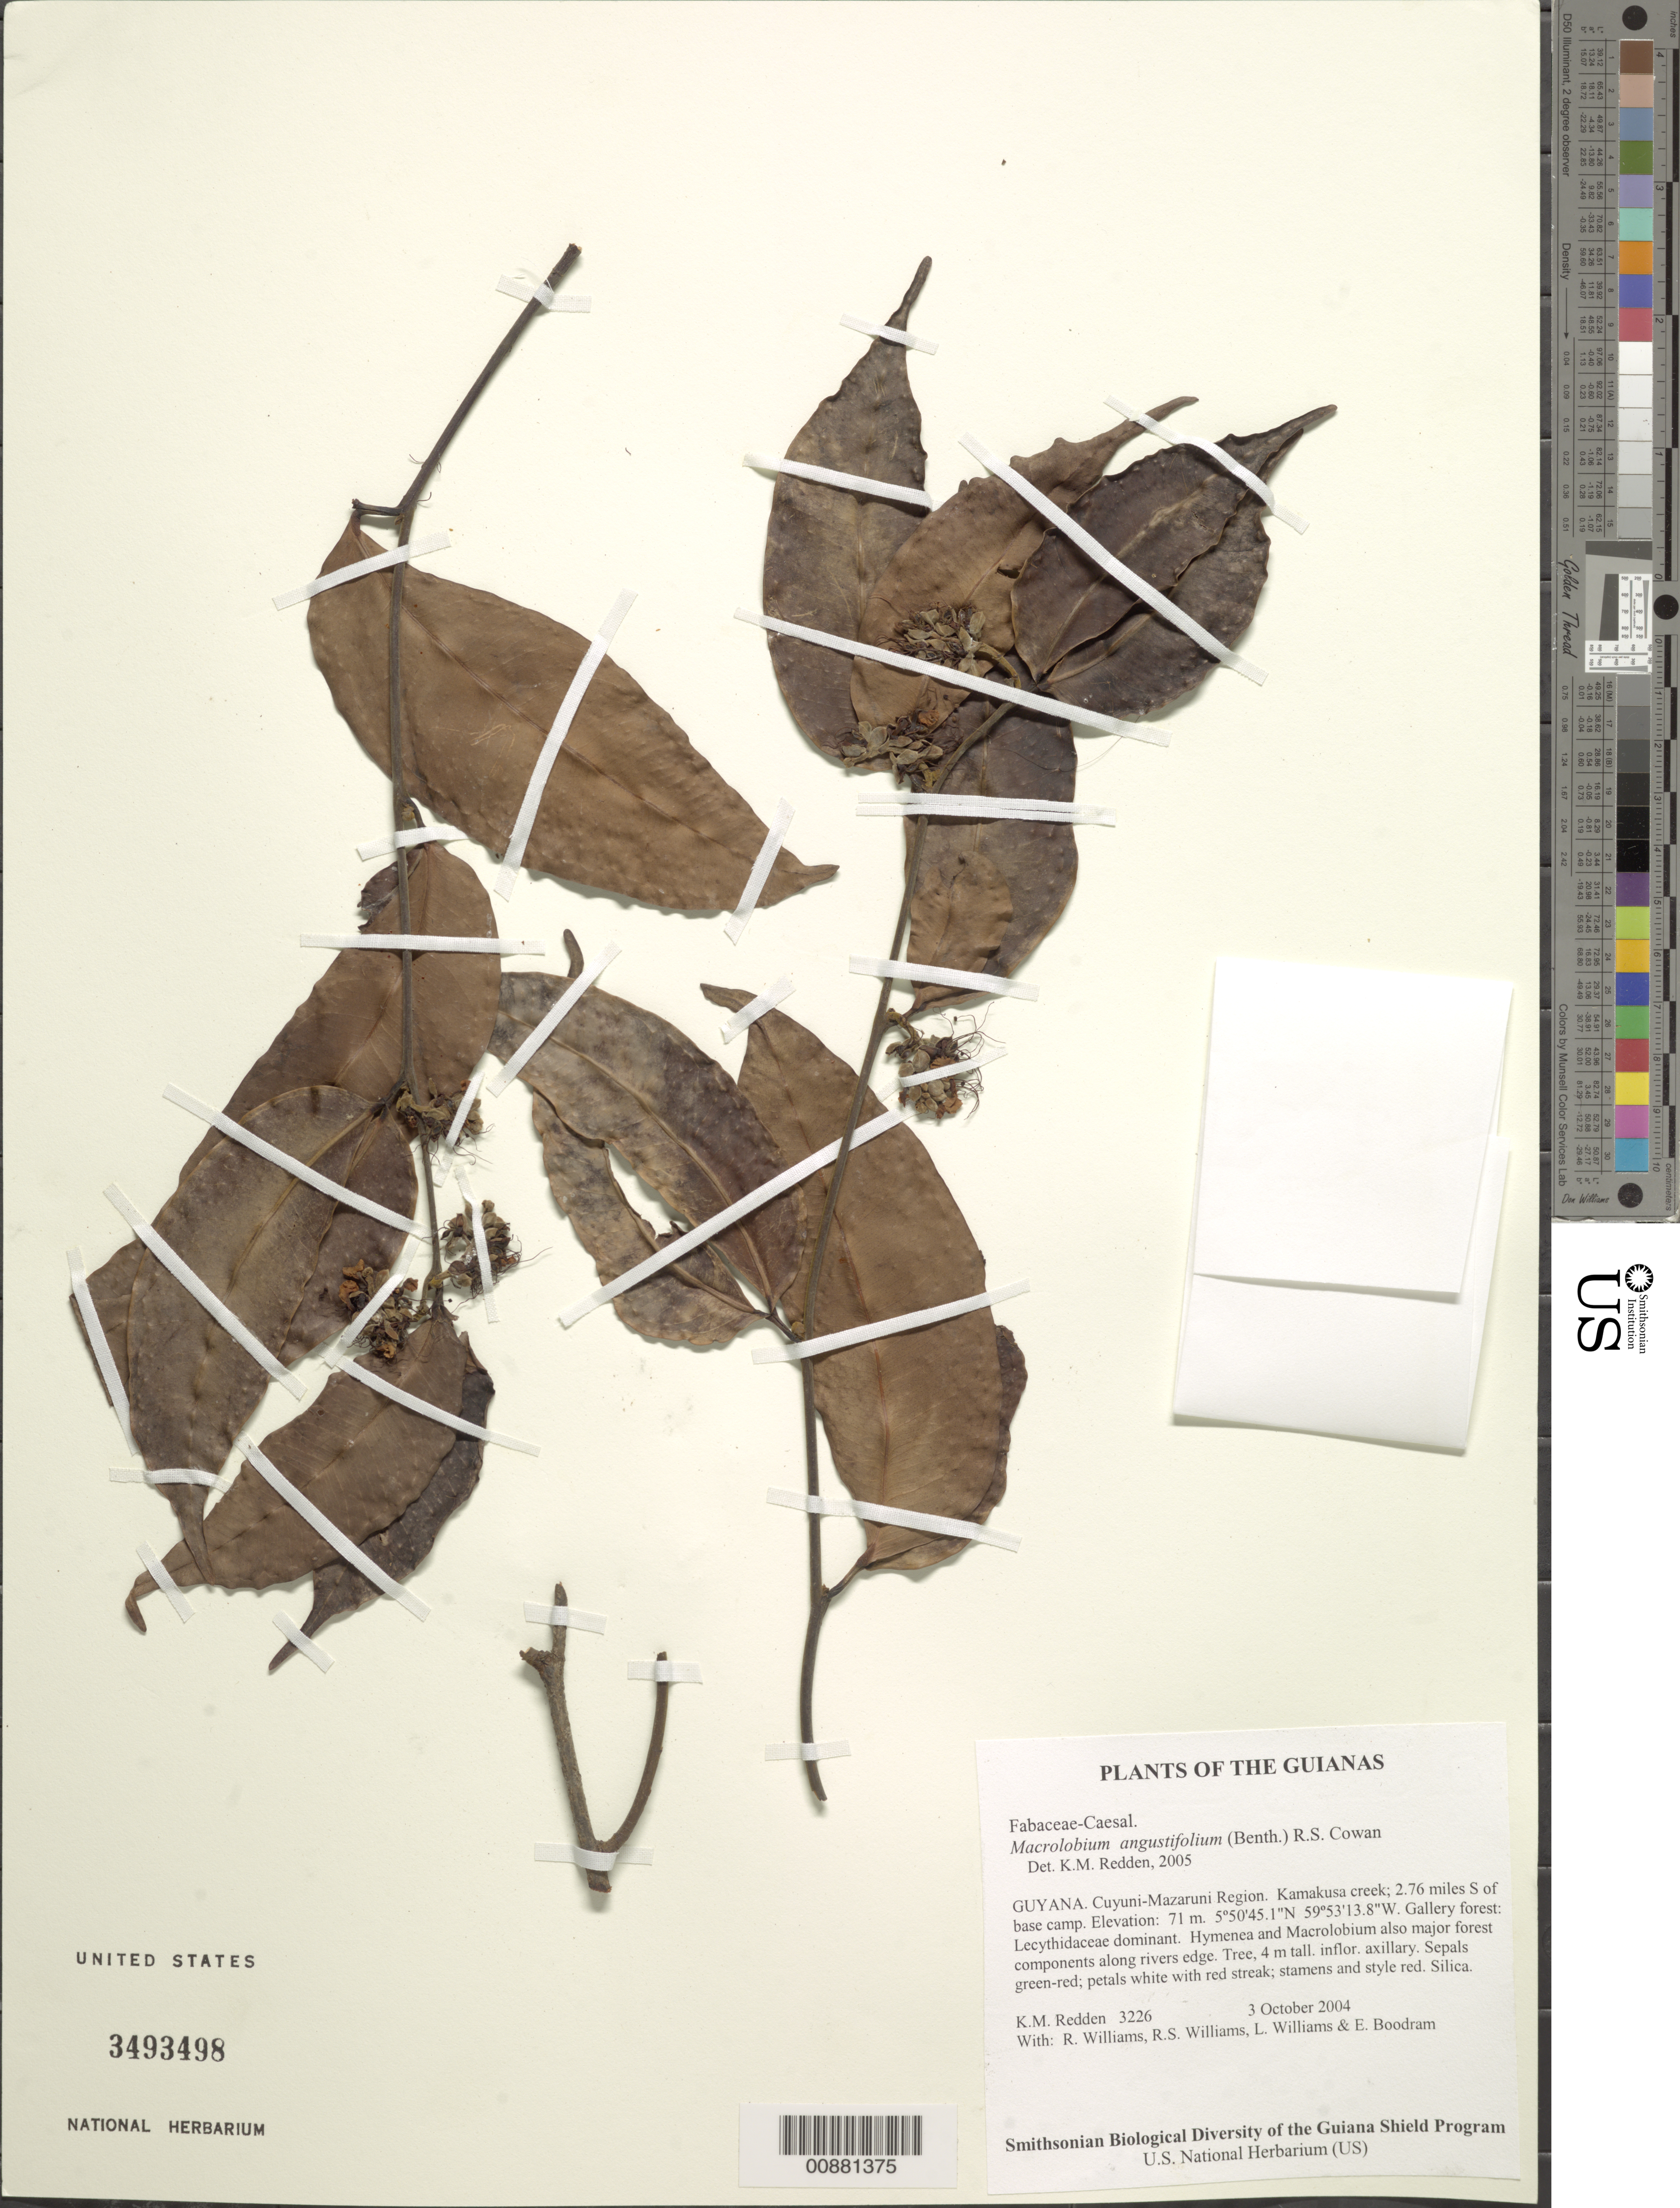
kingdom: Plantae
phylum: Tracheophyta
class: Magnoliopsida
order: Fabales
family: Fabaceae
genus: Macrolobium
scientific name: Macrolobium angustifolium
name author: (Benth.) R.S. Cowan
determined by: Redden, K. M.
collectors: K. M. Redden, R. Williams, R. S. Williams, L. Williams & E. Boodram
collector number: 3226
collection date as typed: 3 October 2004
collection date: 2004-10-03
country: Guyana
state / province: Cuyuni-Mazaruni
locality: Kamakusa creek; 2.76 miles S of base camp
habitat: Gallery forest: Lecythidaceae dominant. Hymenea and Macrolobium also major forest components along river edge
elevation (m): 71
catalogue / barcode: US 3493498